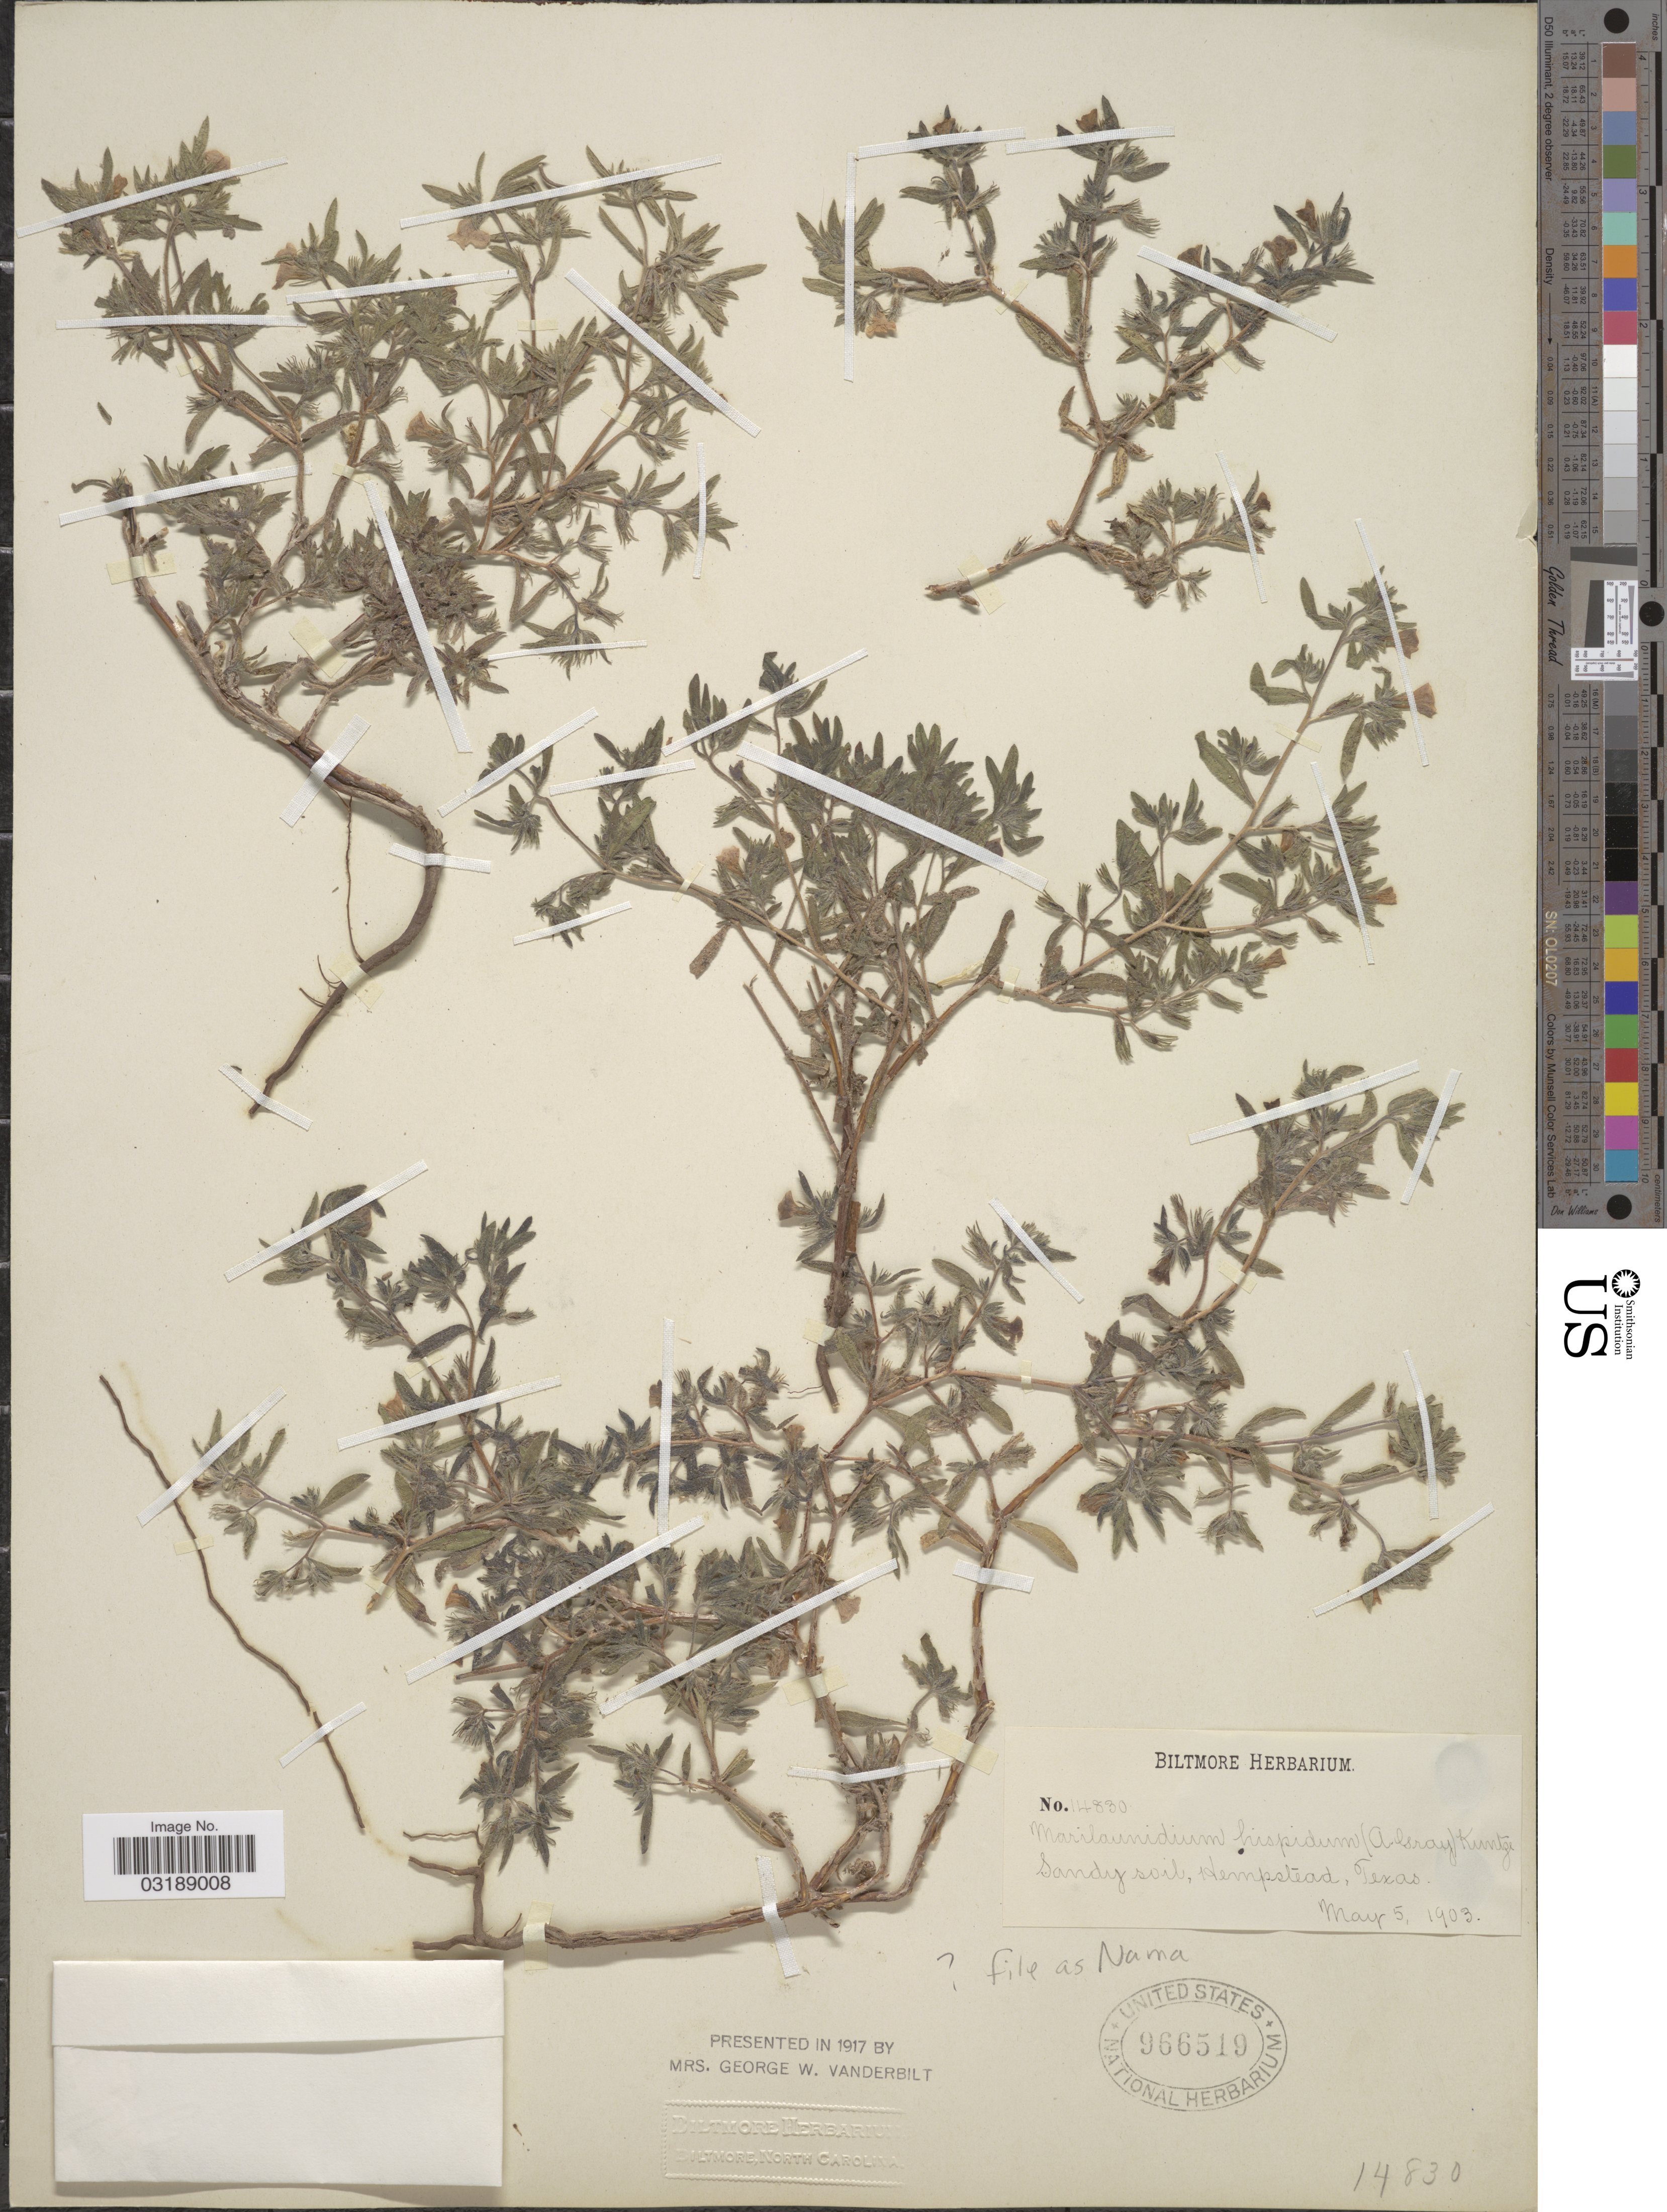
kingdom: Plantae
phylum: Tracheophyta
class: Magnoliopsida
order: Boraginales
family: Namaceae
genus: Nama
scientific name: Nama hispida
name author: A. Gray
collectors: ex herb. Biltmore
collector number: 14830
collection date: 1903-05-05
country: United States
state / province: Texas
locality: Hempstead.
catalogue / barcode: US 966519